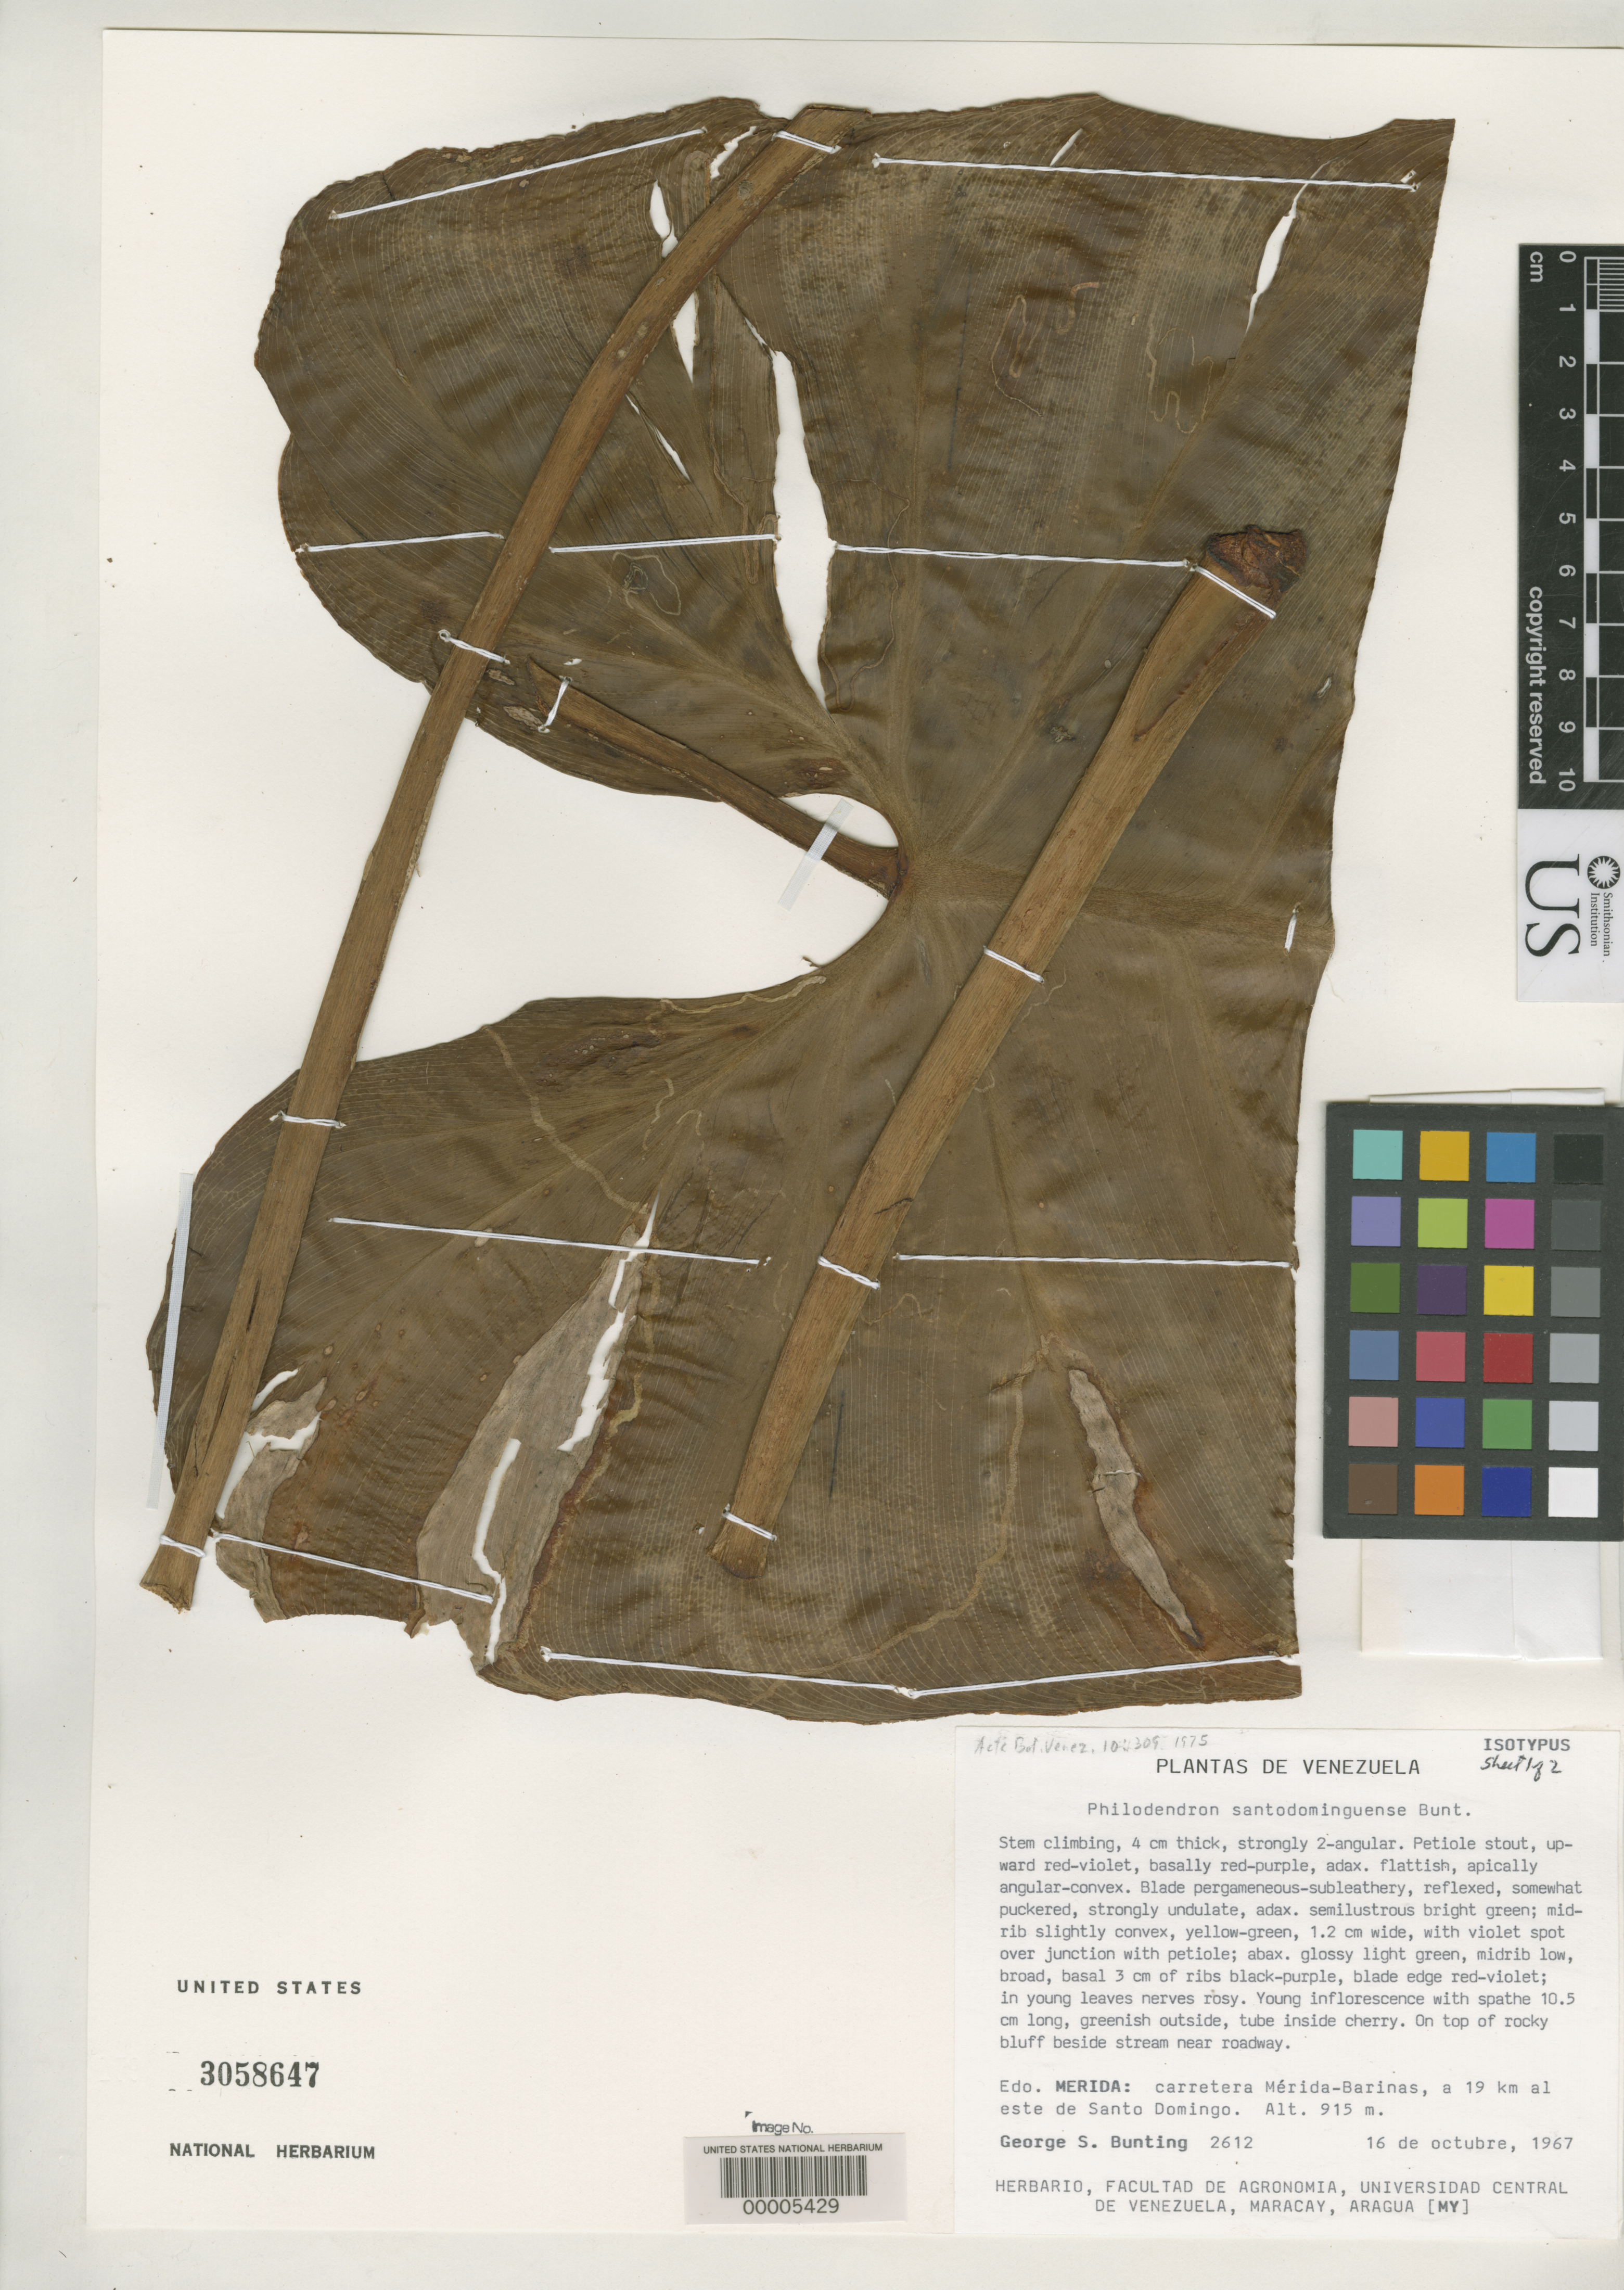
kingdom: Plantae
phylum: Tracheophyta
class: Liliopsida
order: Alismatales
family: Araceae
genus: Philodendron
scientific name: Philodendron santodominguense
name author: G.S. Bunting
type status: Isotype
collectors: G. S. Bunting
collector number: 2612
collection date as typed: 16 Oct 1967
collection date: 1967-10-16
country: Venezuela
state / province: Mérida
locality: Merida - Barinas rd, 19 km E of Santo Domingo.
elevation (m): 915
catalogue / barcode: US 3058647